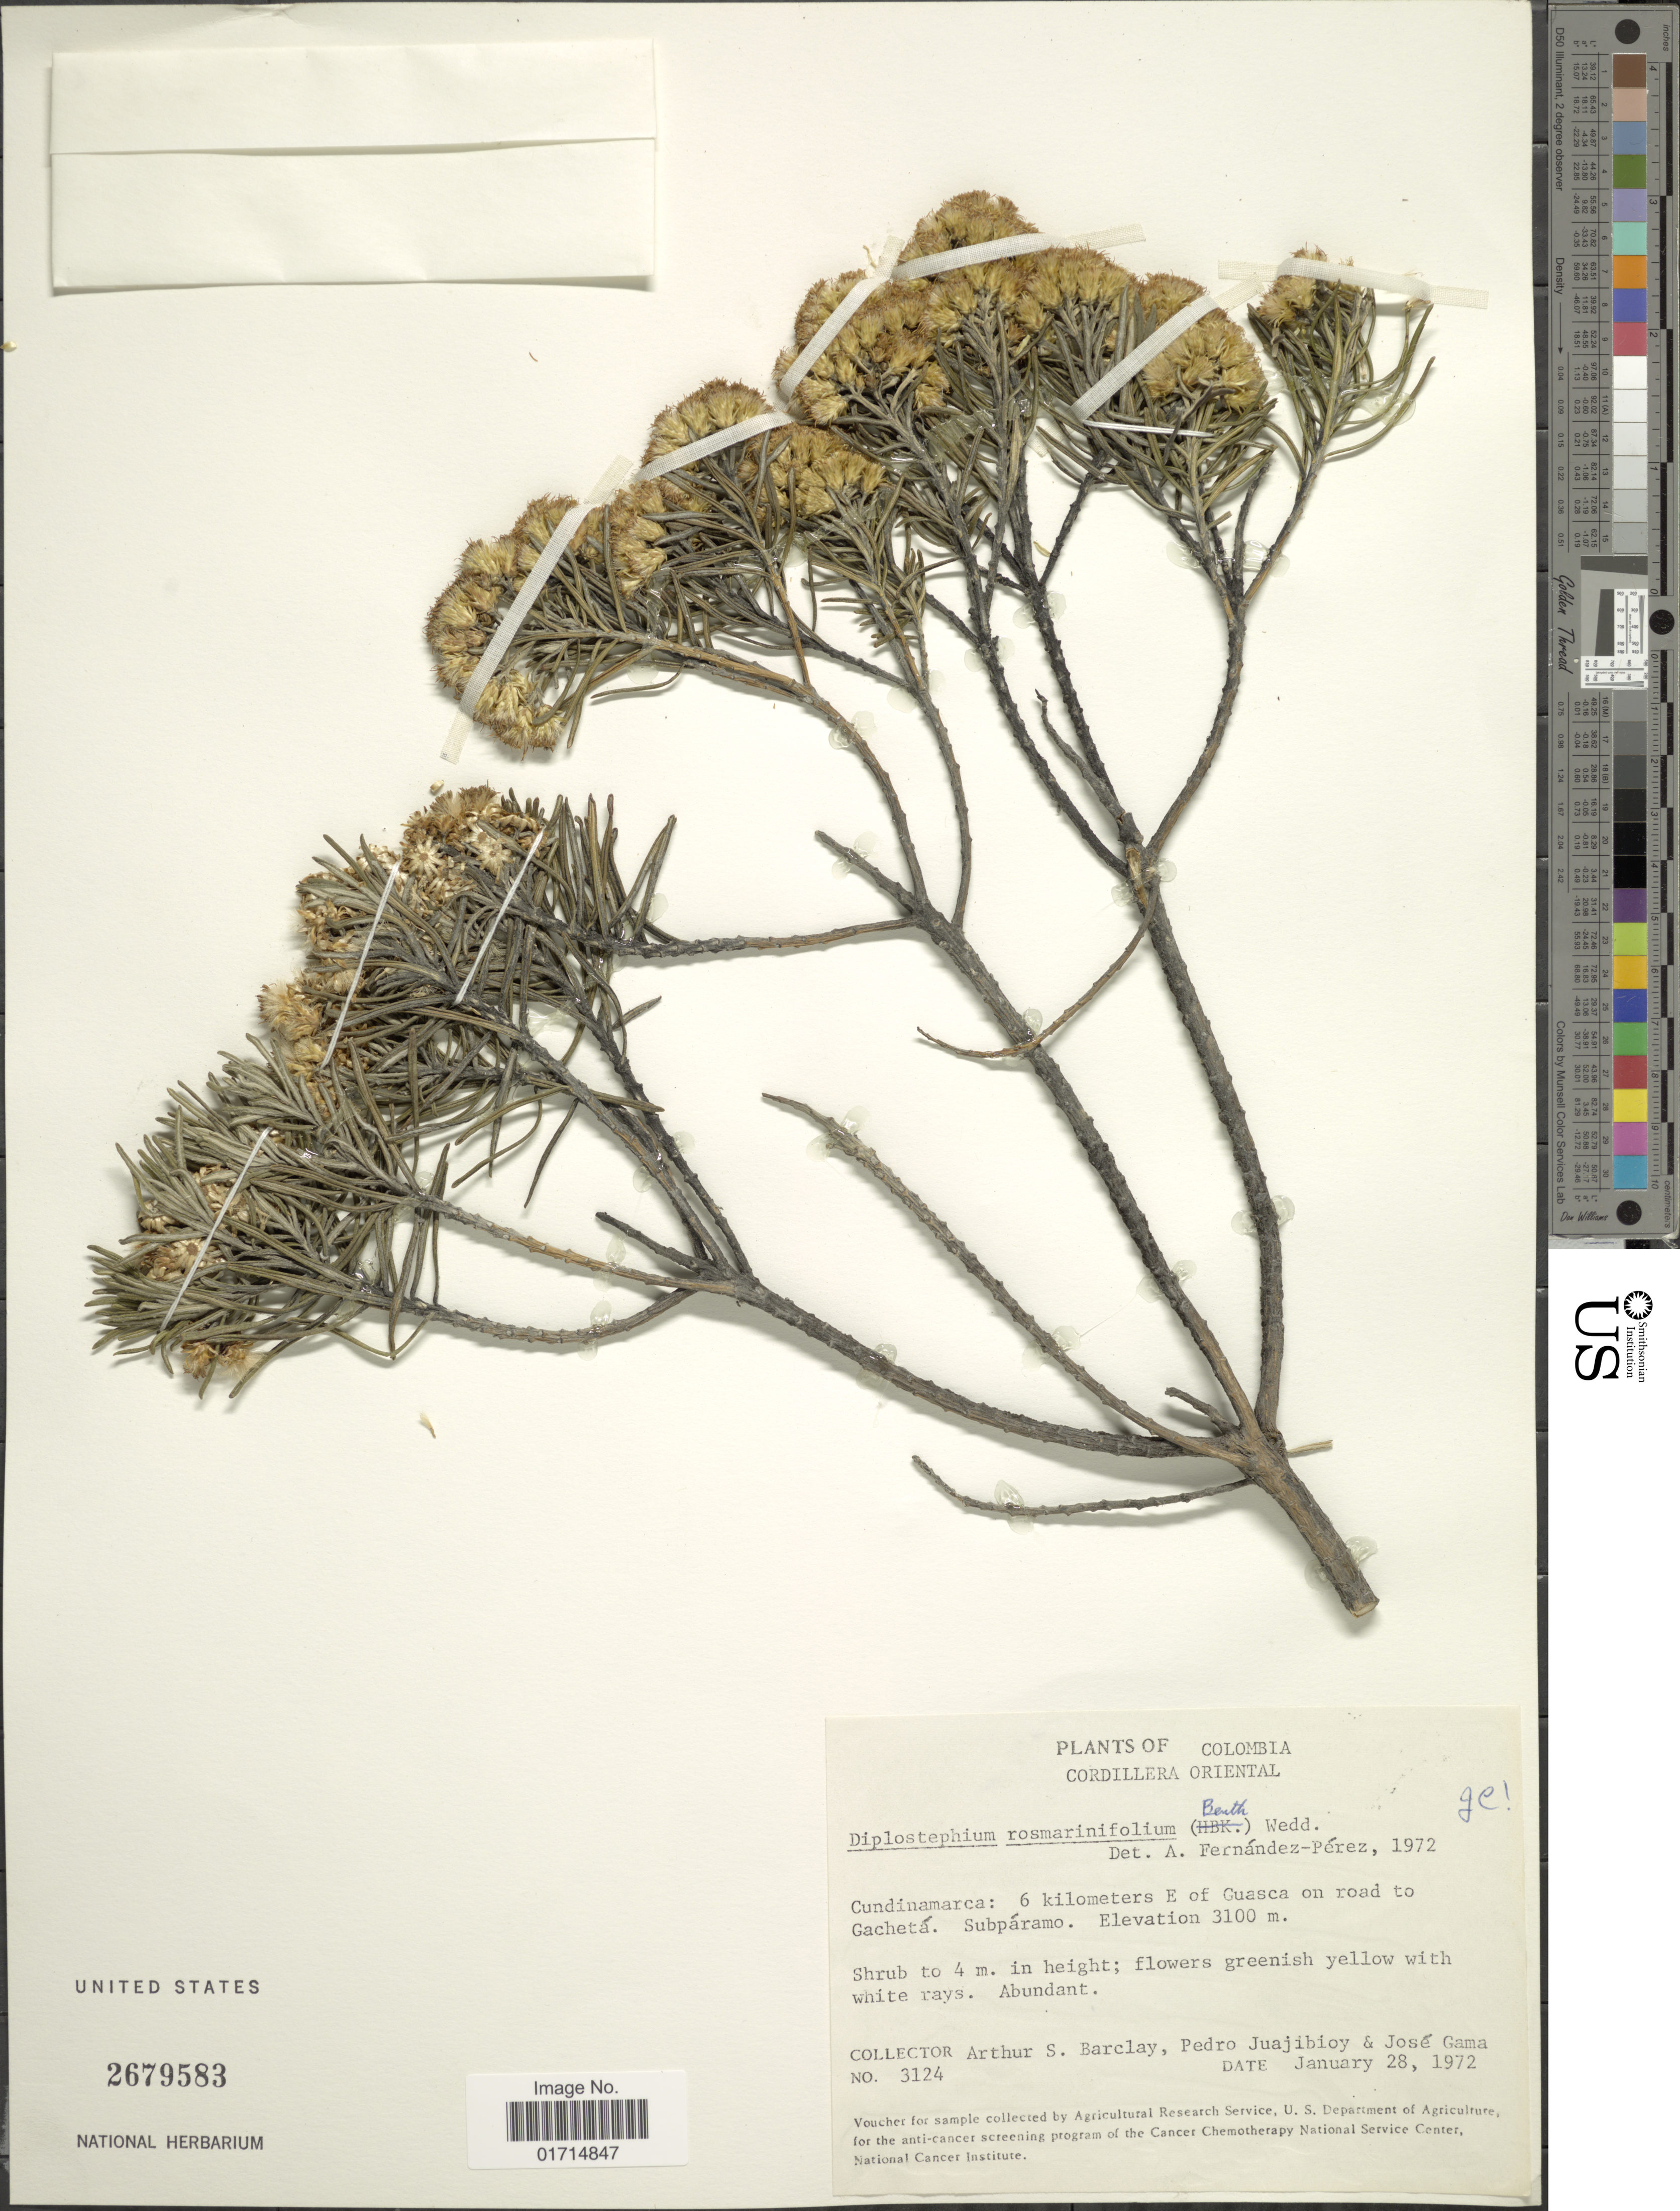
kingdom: Plantae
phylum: Tracheophyta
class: Magnoliopsida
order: Asterales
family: Asteraceae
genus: Diplostephium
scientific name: Diplostephium rosmarinifolium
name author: (Benth.) Wedd.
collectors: A. S. Barclay, P. Juajibioy & J. Gama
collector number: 3124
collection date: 1972-01-28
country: Colombia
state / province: Cundinamarca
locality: Colombia. Cordillera Oriental. Cundinamarca: 6 kilometers E of Guasca on road to Gacheta.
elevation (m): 3100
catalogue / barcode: US 2679583